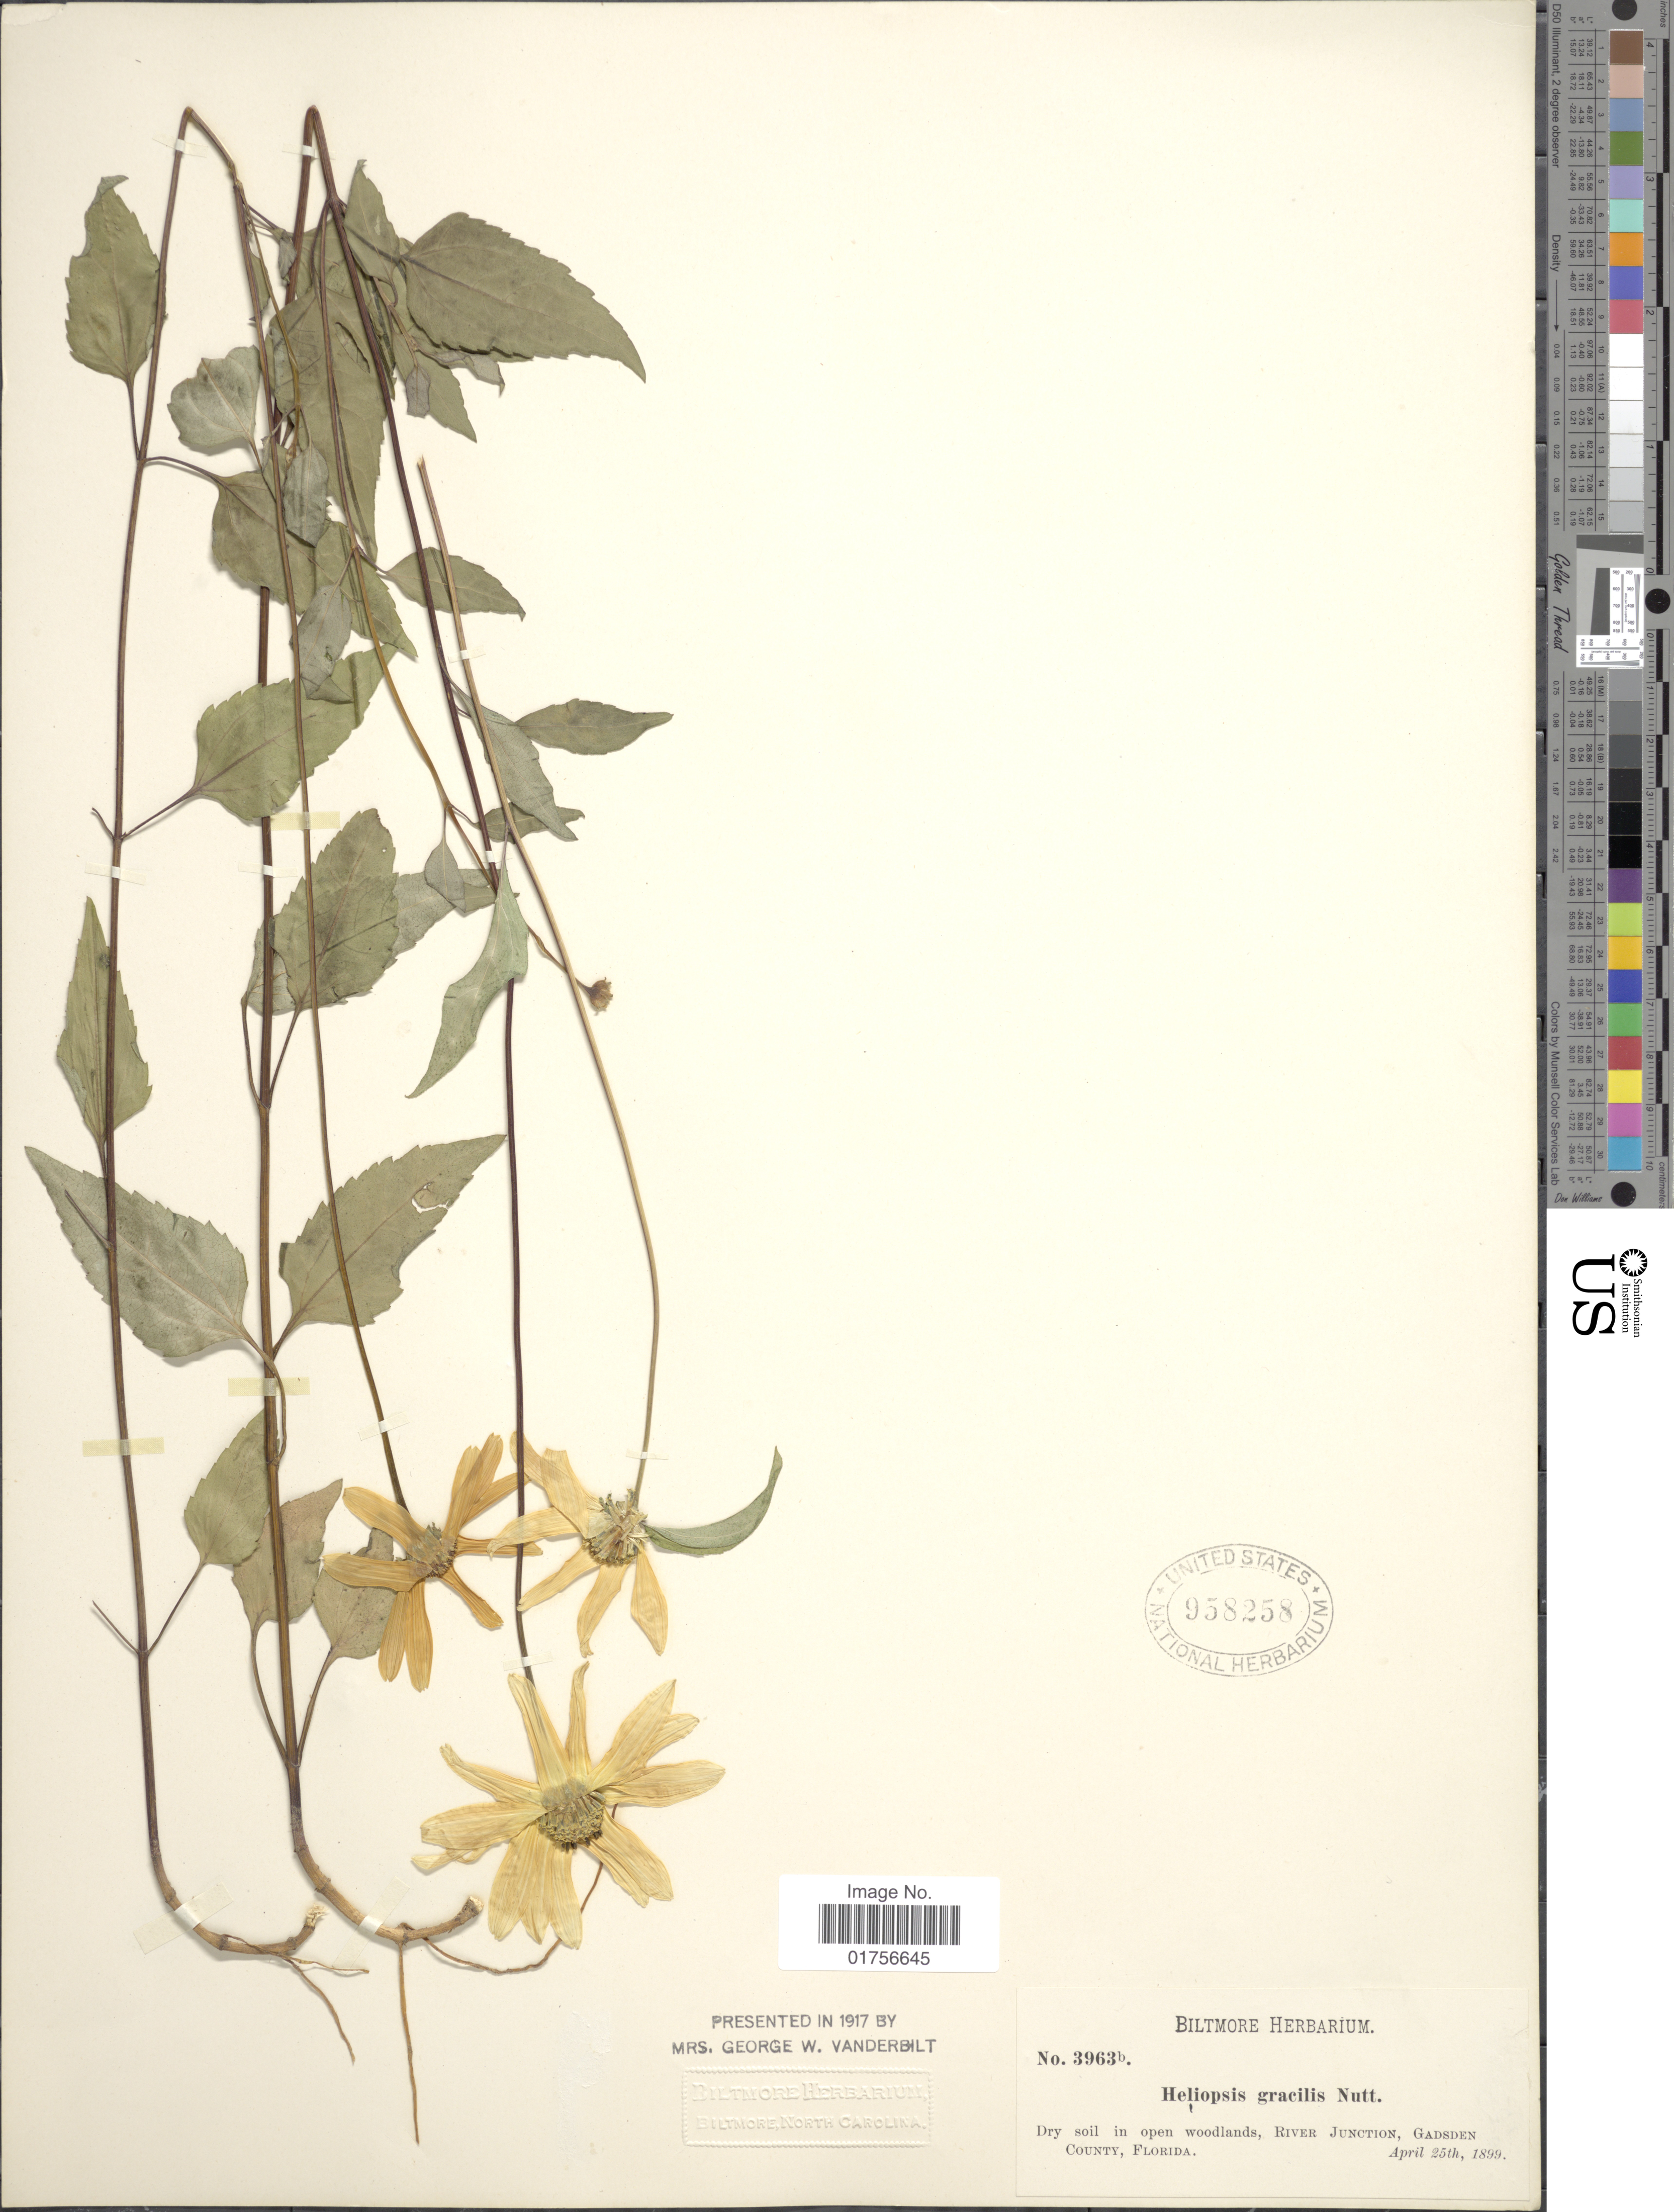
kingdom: Plantae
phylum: Tracheophyta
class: Magnoliopsida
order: Asterales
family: Asteraceae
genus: Heliopsis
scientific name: Heliopsis gracilis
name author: Nutt.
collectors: ex herb. Biltmore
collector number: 3963b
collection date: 1899-04-25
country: United States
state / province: Florida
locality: Dry soil in open woodlands, River Junction, Gadsden County, Florida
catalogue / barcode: US 958258